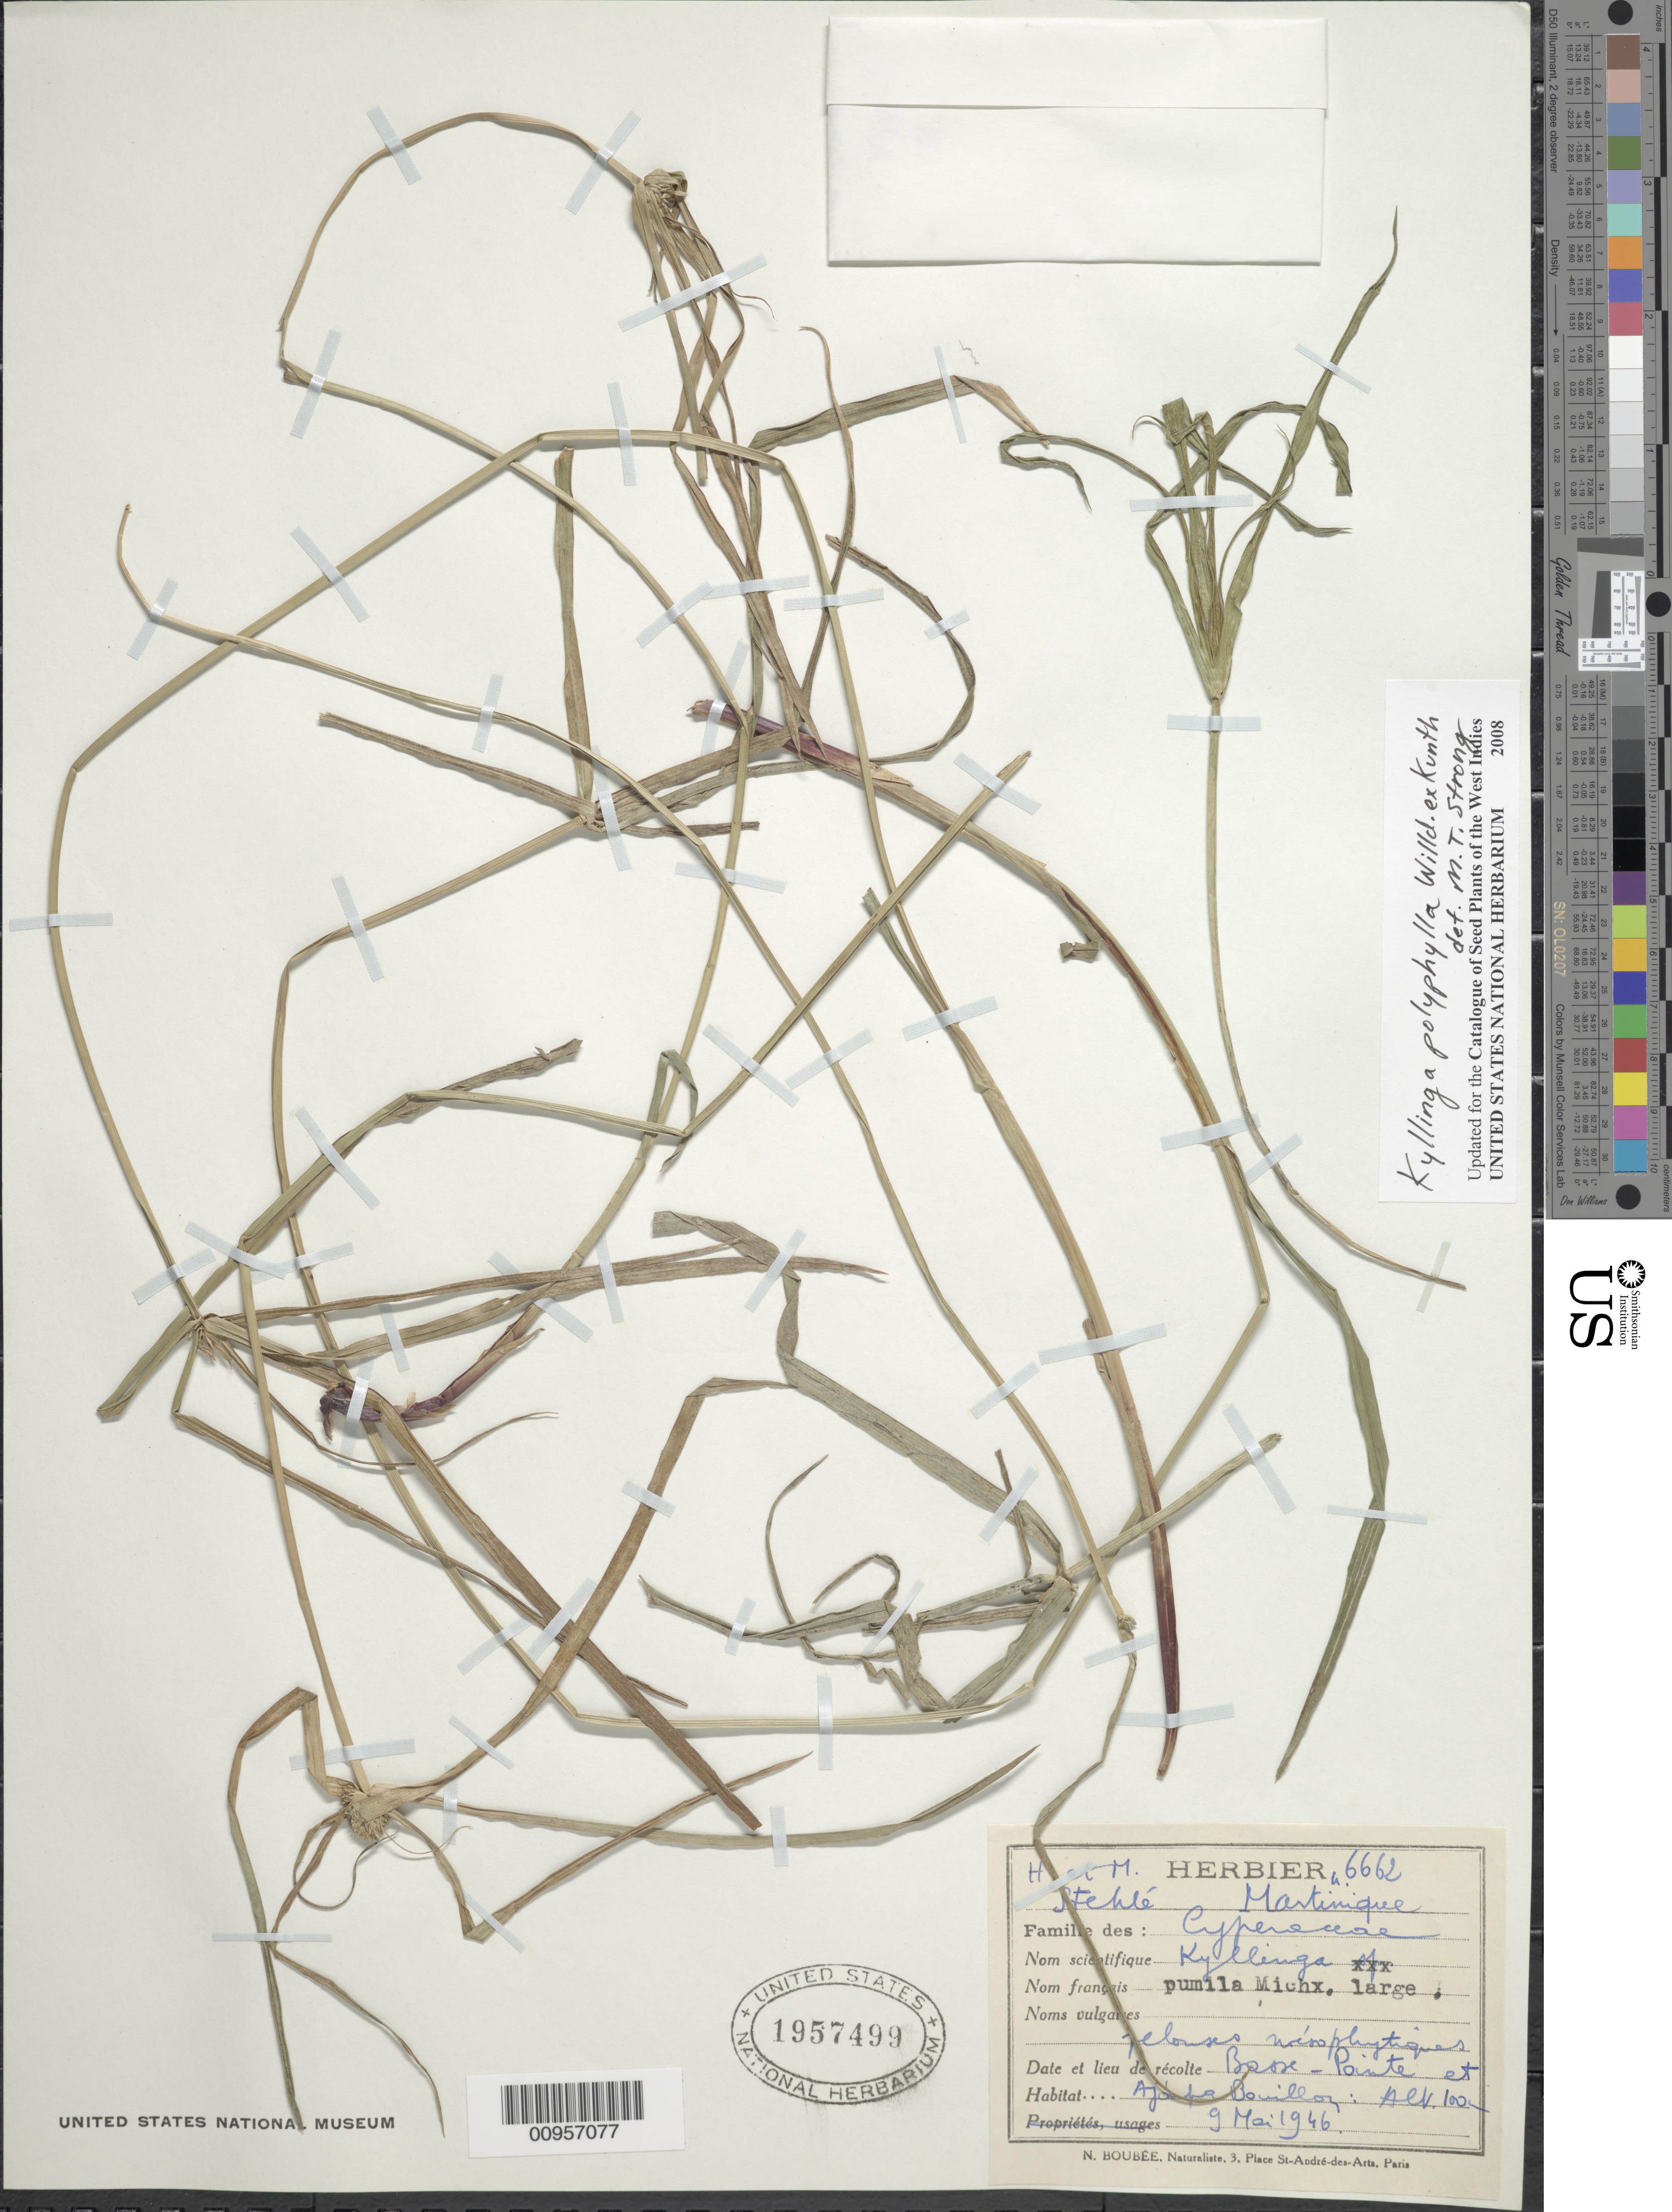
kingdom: Plantae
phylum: Tracheophyta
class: Liliopsida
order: Poales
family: Cyperaceae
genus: Cyperus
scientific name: Cyperus aromaticus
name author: (Ridl.) Mattf. & Kük.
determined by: Strong, M. T., (US), Smithsonian Institution - National Museum of Natural History (UNITED STATES)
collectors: H. Stehlé & M. Stehlé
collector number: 6662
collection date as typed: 09 May 1946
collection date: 1946-05-09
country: Martinique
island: Martinique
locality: Basse Pointe et "Ajoupa Boullon"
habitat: Pelouses "mérophytiques"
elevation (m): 100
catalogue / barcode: US 1957499